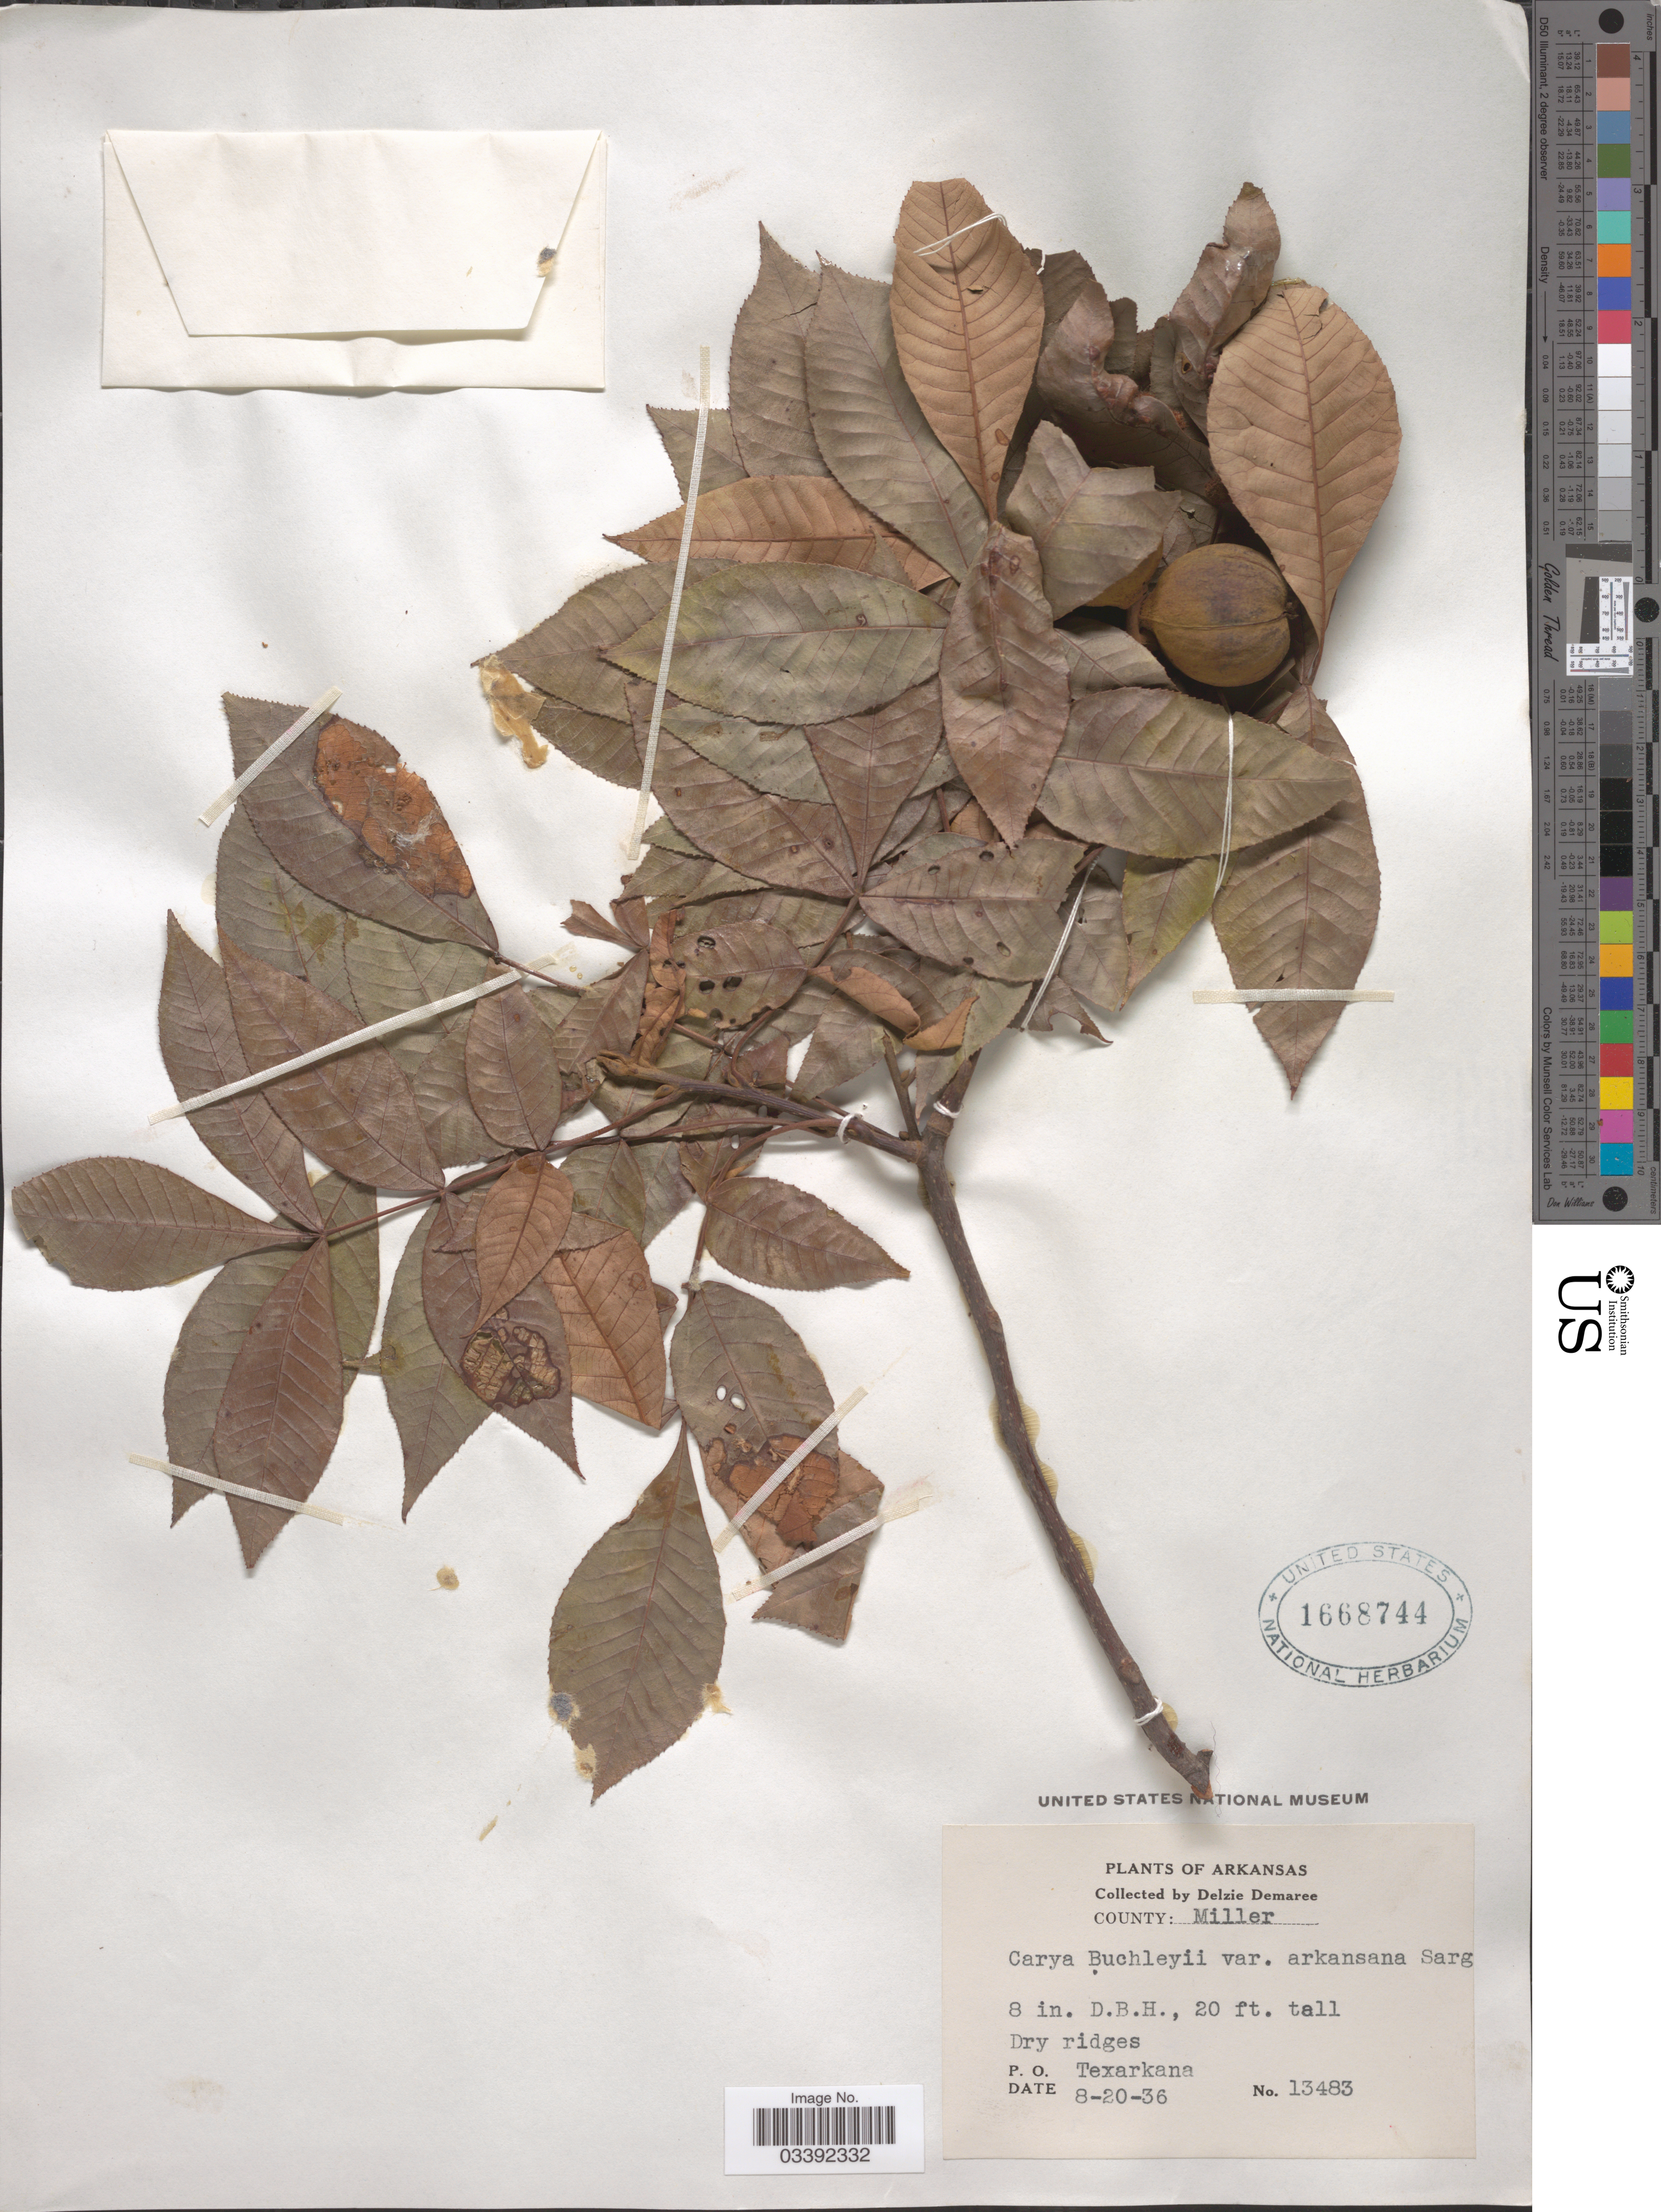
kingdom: Plantae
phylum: Tracheophyta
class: Magnoliopsida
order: Fagales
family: Juglandaceae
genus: Carya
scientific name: Carya texana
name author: Buckley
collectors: D. Demaree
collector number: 13483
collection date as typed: Transcribed d/m/y: 20/8/36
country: United States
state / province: Arkansas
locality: County: Miller. P. O. Texarkana.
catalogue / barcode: US 1668744